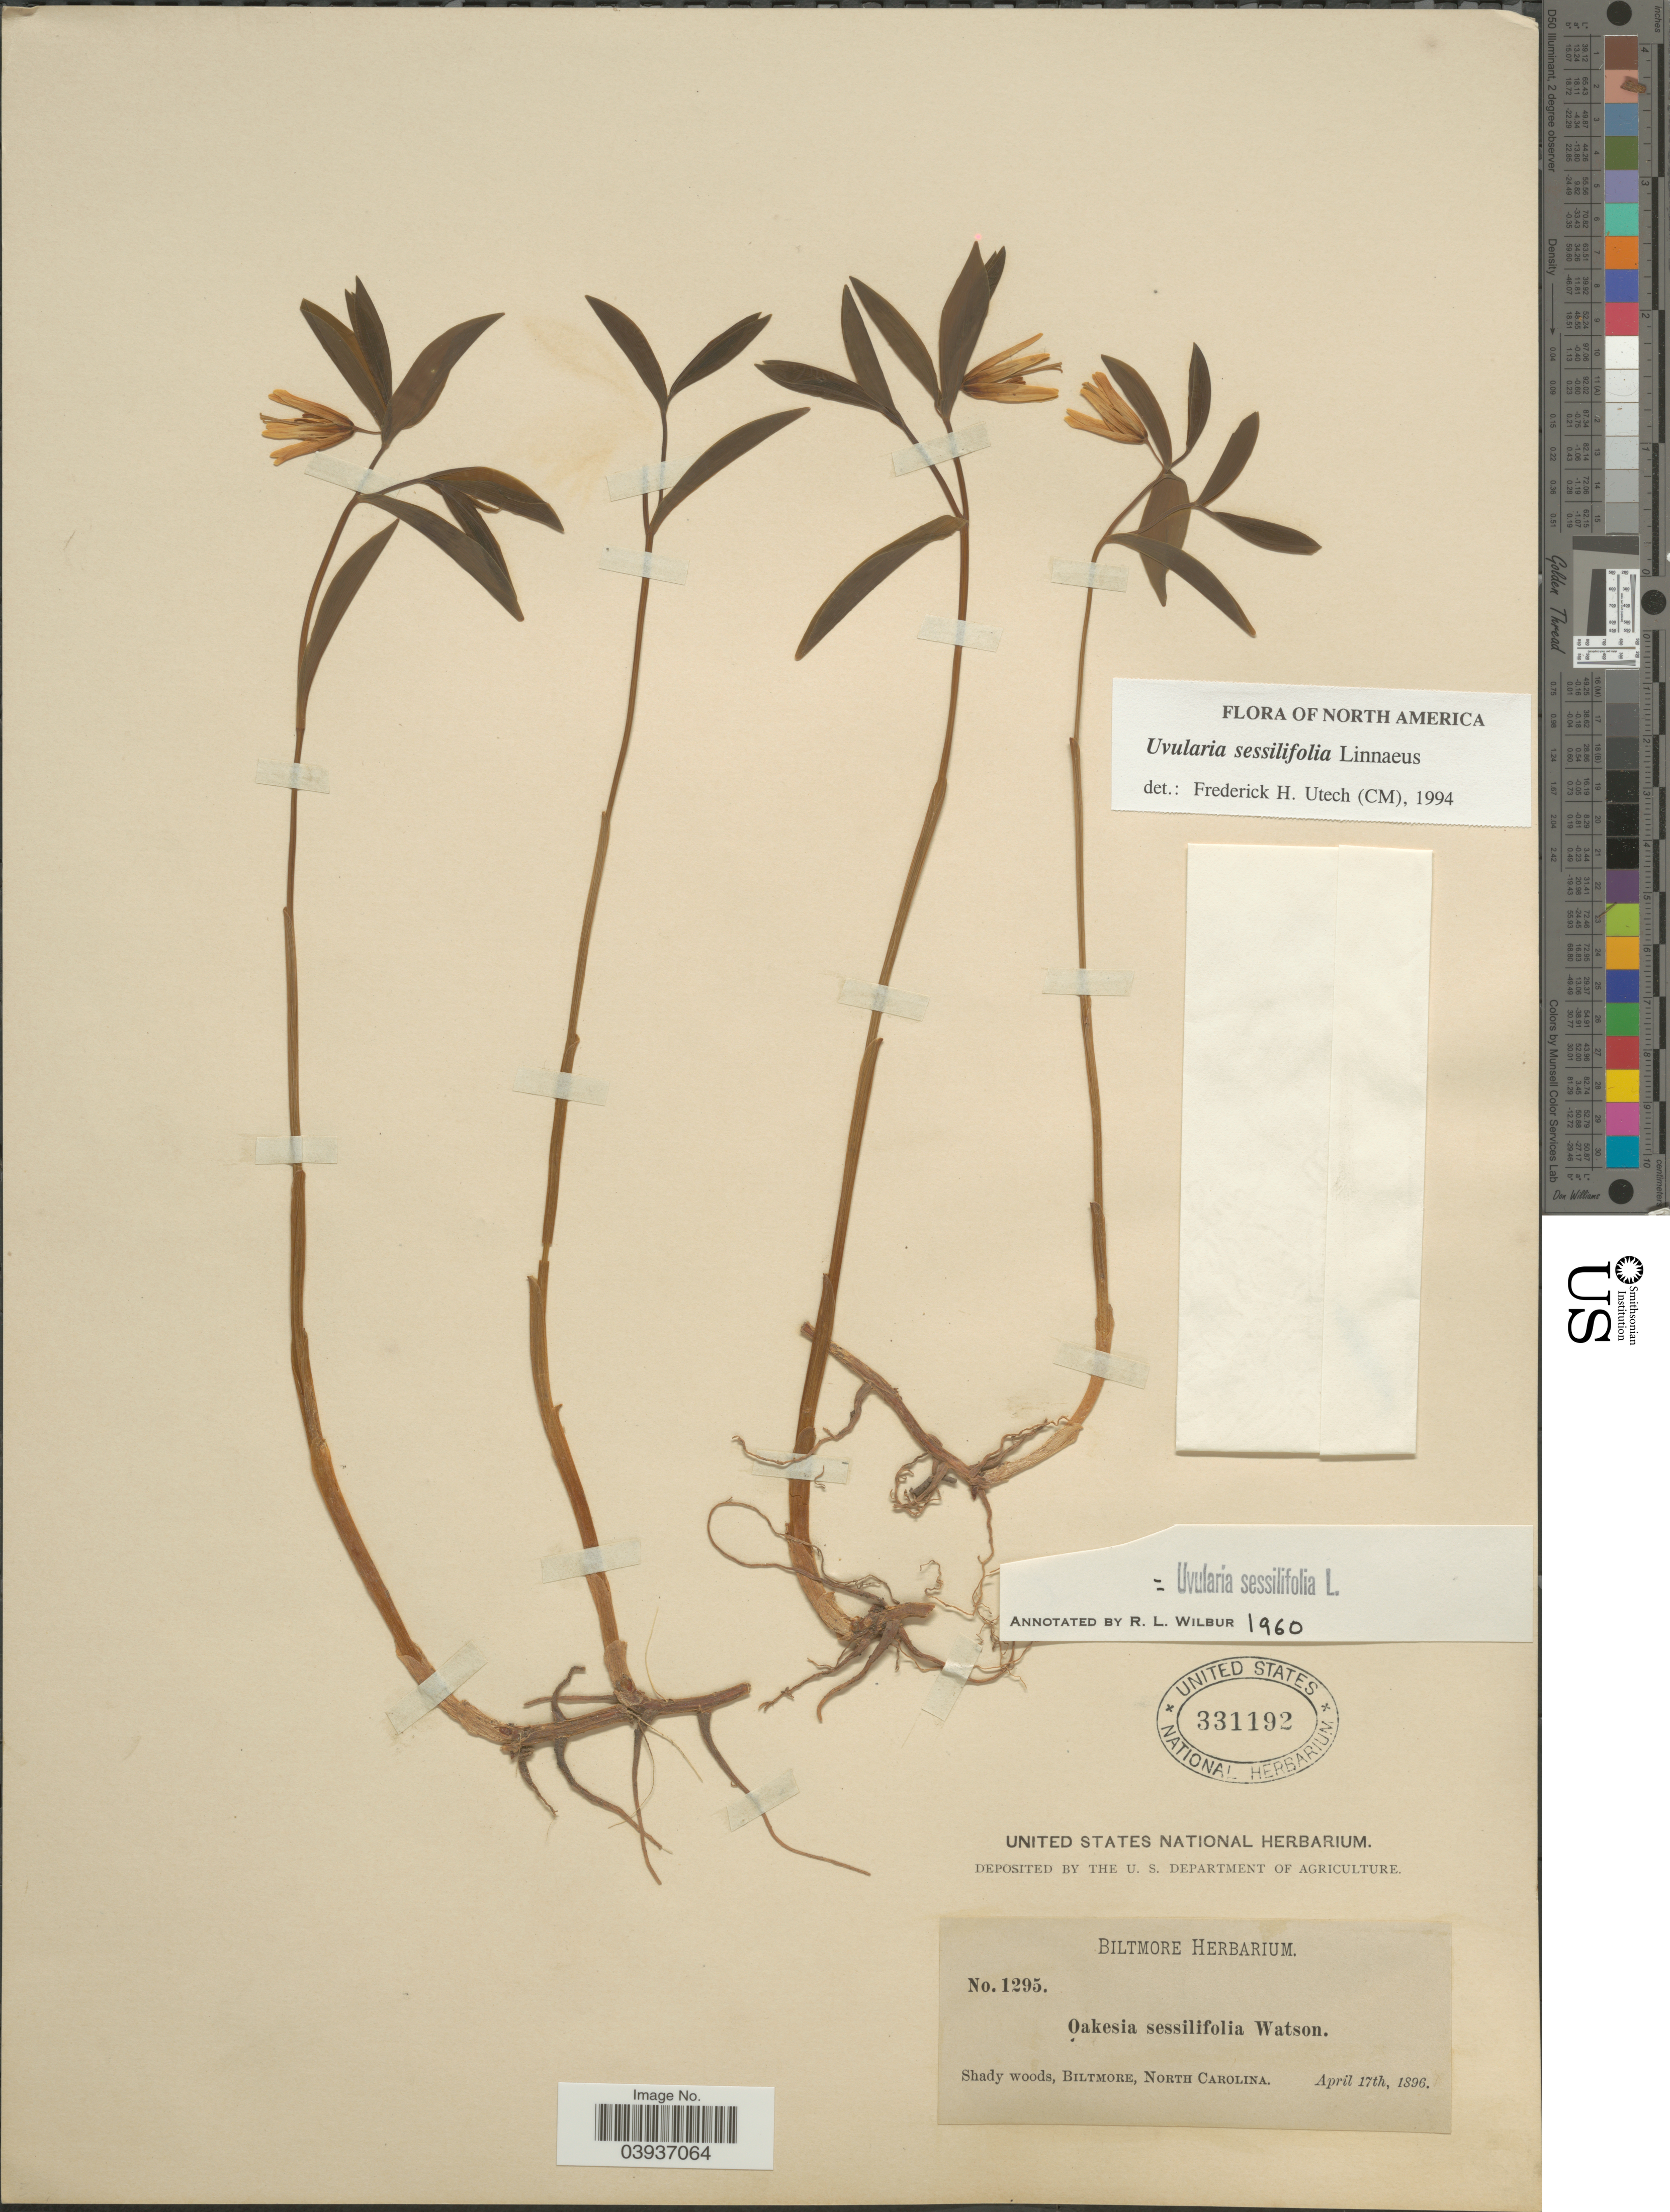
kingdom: Plantae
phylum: Tracheophyta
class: Liliopsida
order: Liliales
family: Colchicaceae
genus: Uvularia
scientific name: Uvularia sessilifolia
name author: L.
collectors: ex herb. Biltmore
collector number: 1295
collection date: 1896-04-17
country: United States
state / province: North Carolina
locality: Biltmore.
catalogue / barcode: US 331192